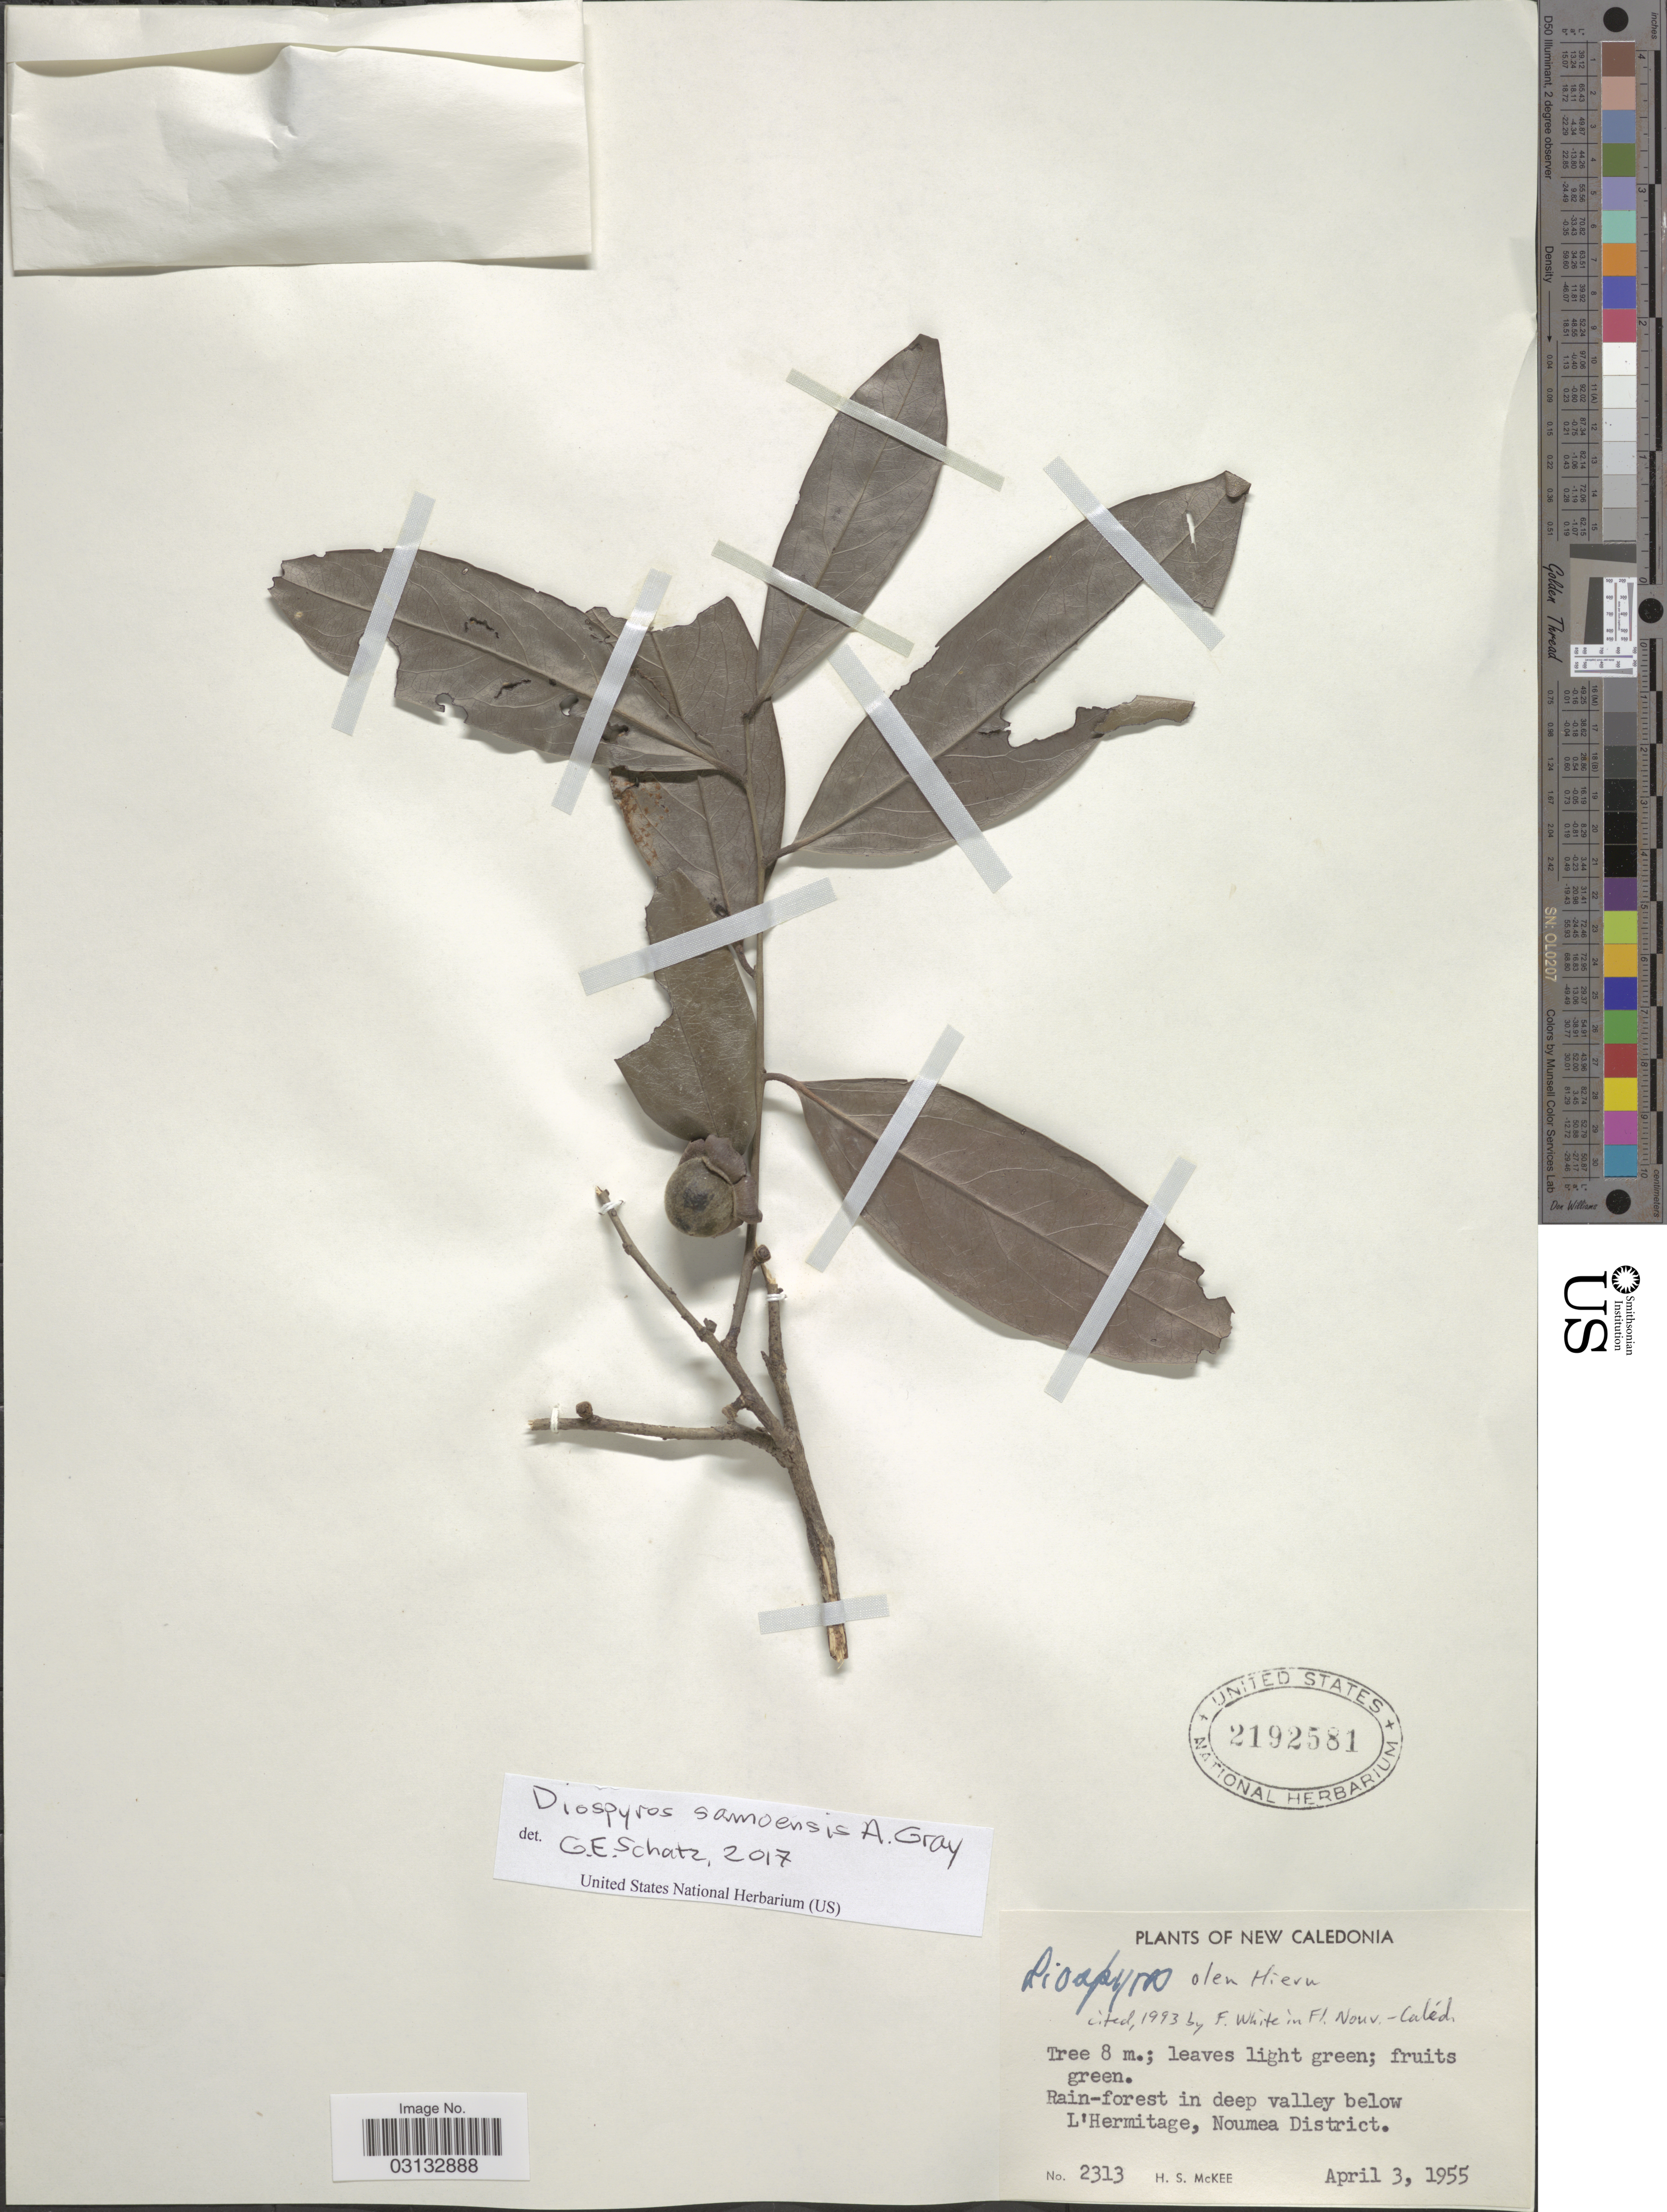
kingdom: Plantae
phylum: Tracheophyta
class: Magnoliopsida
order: Ericales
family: Ebenaceae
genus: Diospyros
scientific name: Diospyros samoensis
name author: A. Gray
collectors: H. S. McKee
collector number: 2313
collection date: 1955-04-03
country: New Caledonia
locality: Rain-forest in deep valley below L'Hermitage, Noumea District.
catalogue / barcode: US 2192581